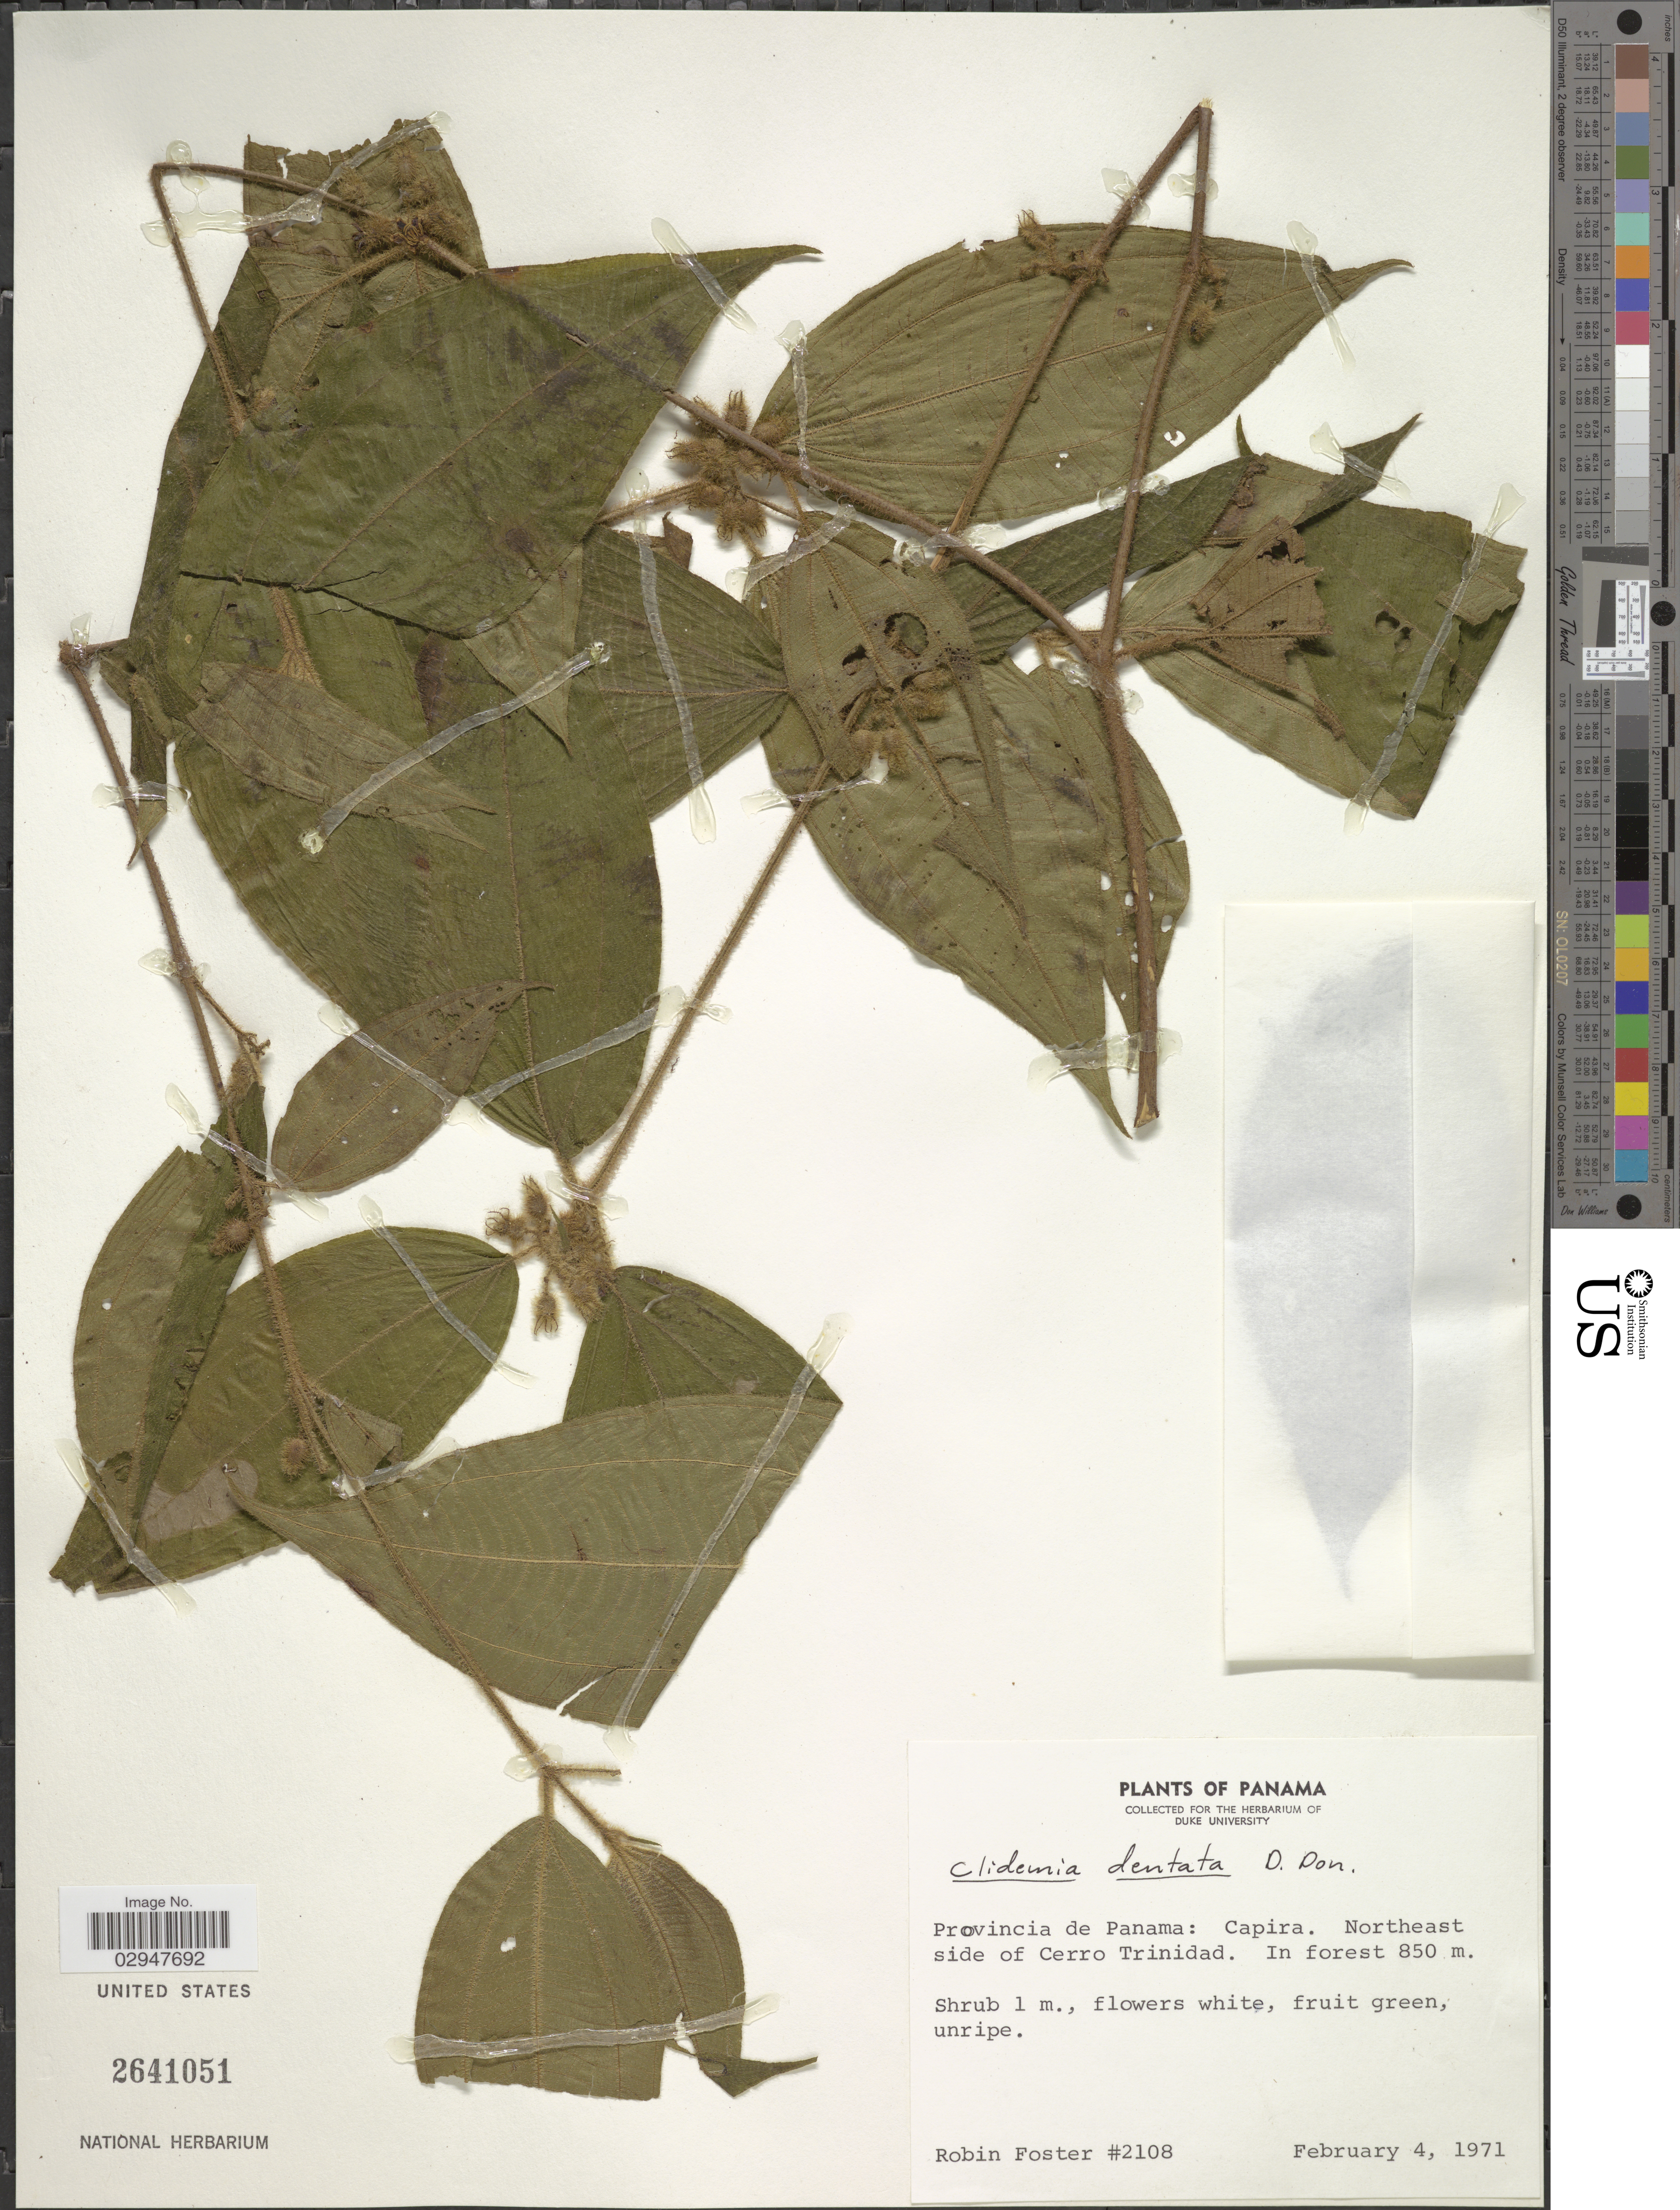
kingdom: Plantae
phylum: Tracheophyta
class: Magnoliopsida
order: Myrtales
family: Melastomataceae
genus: Clidemia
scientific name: Clidemia dentata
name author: D. Don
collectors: R. B. Foster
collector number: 2108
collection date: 1971-02-04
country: Panama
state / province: Panamá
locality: Capira, Northeast of side of Cerro Trinidad.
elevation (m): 850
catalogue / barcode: US 2641051